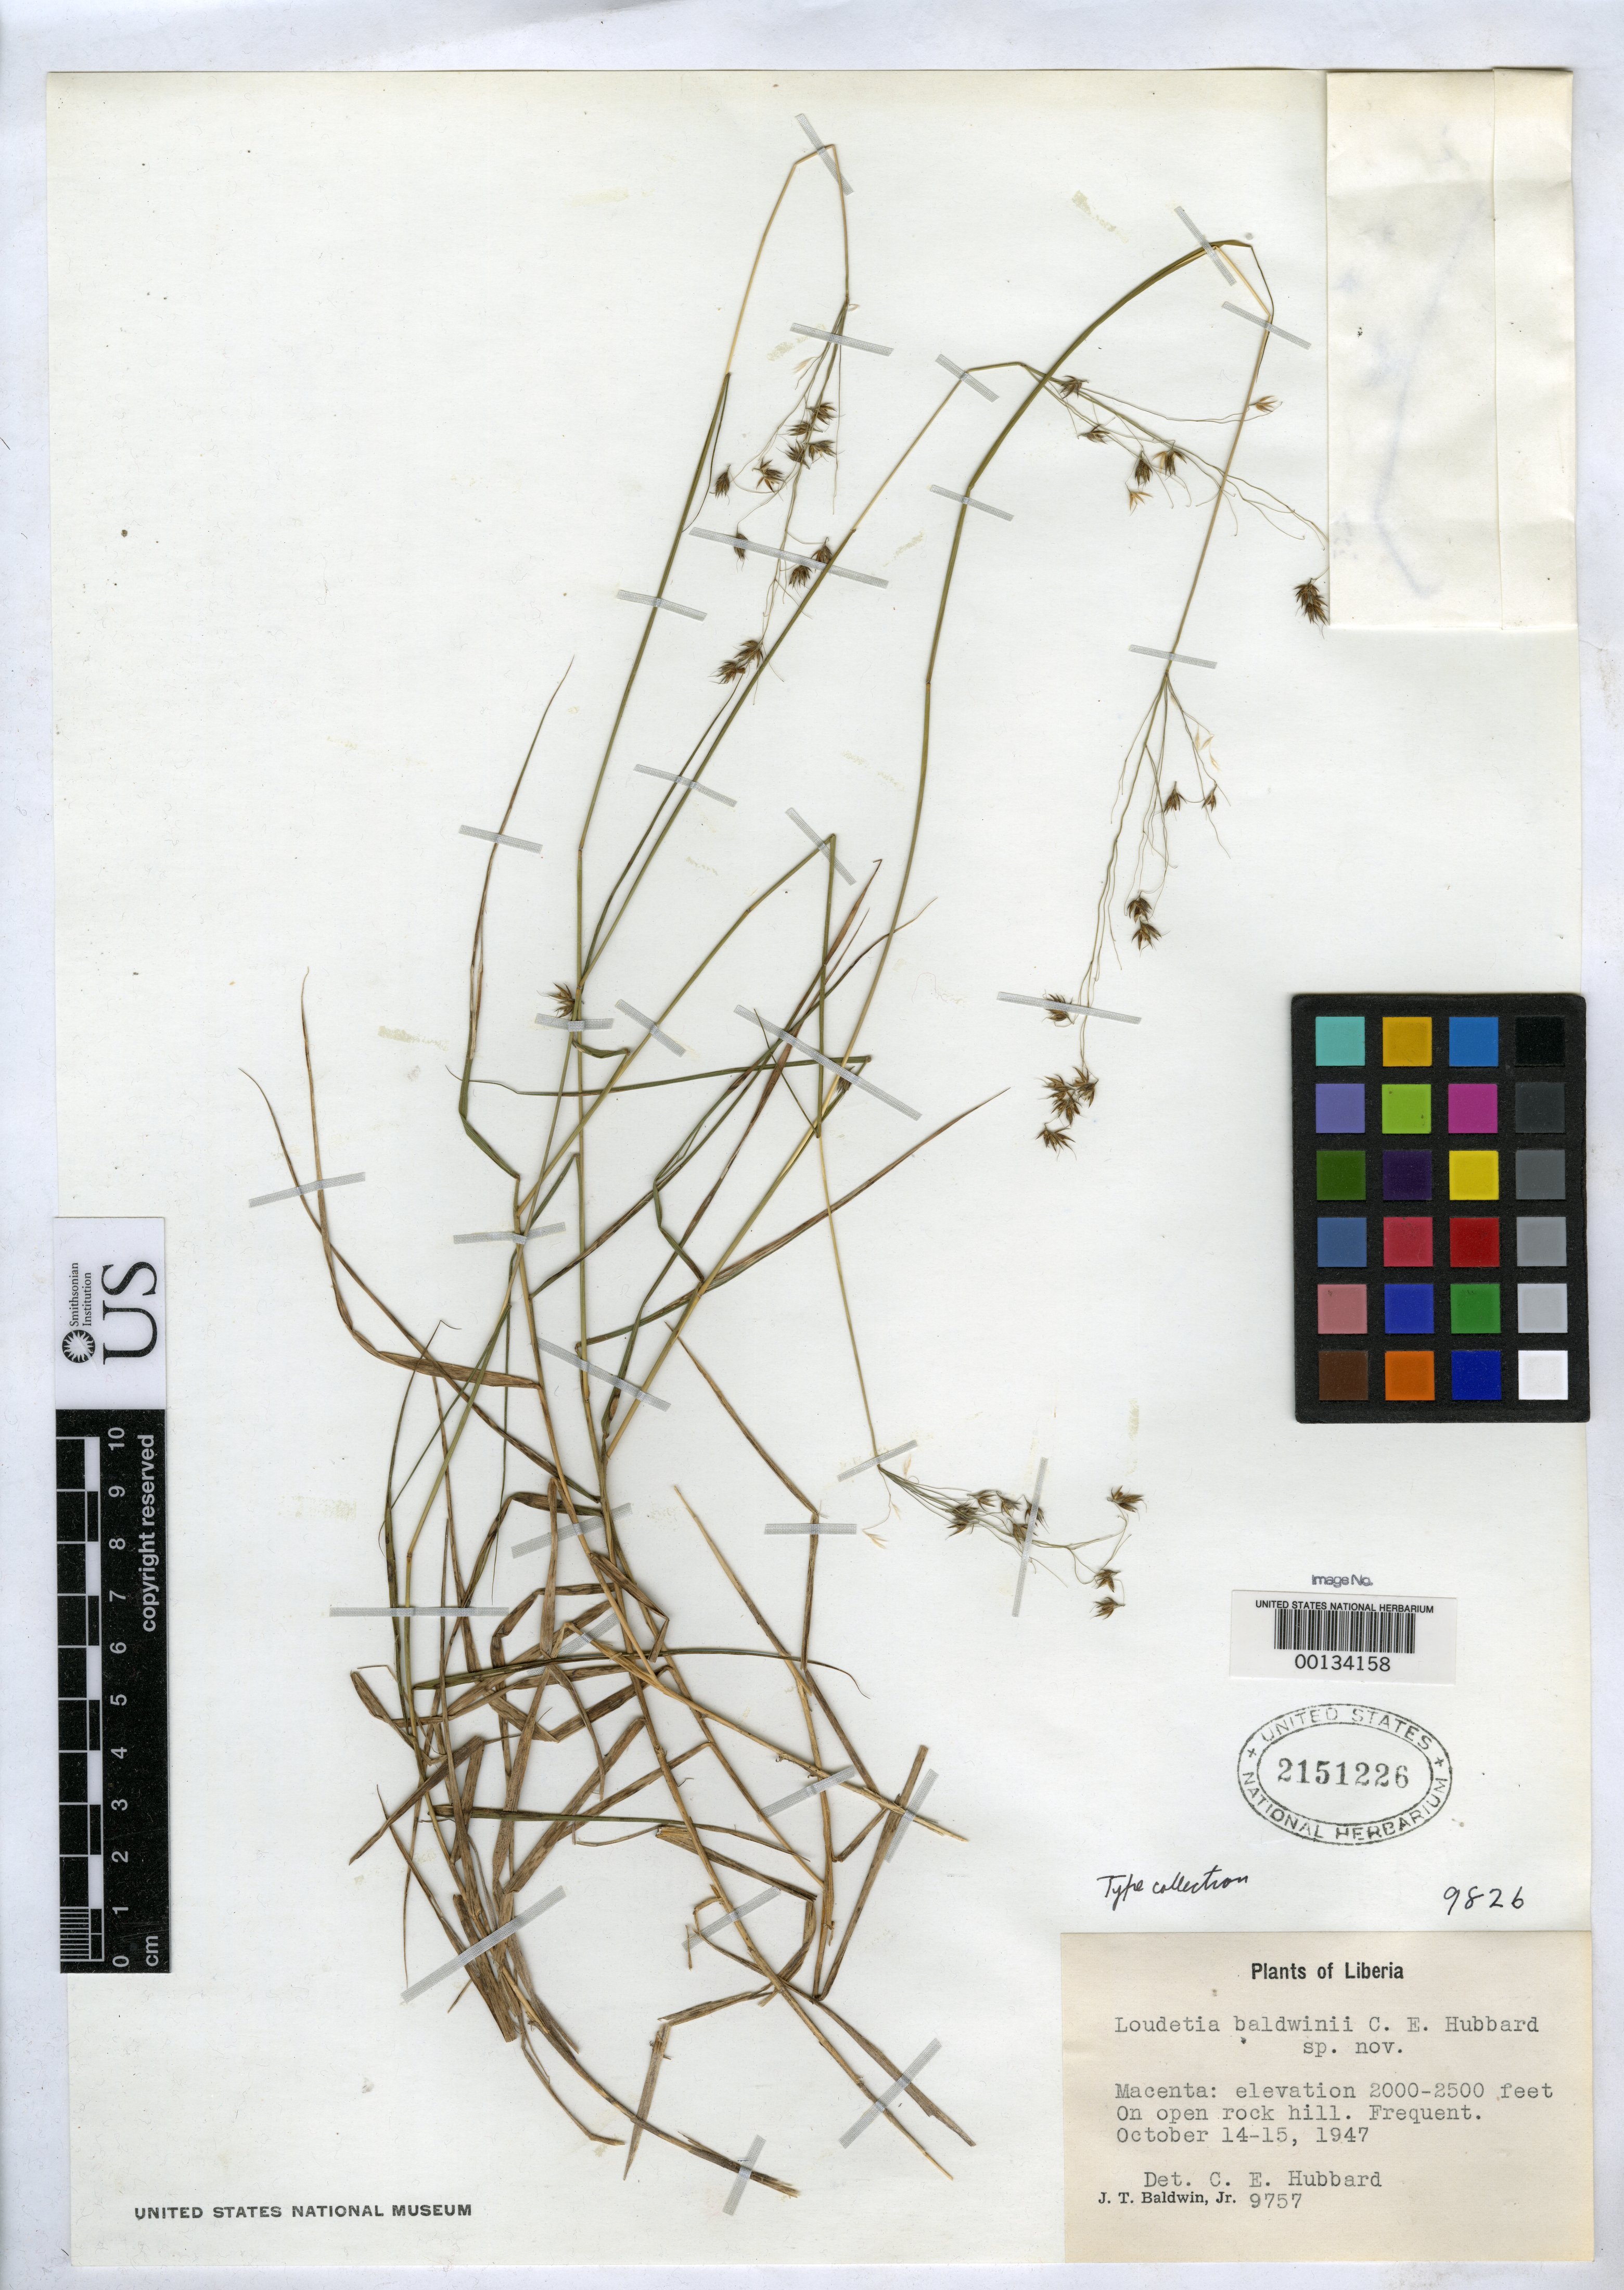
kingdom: Plantae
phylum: Tracheophyta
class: Liliopsida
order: Poales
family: Poaceae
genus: Loudetia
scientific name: Loudetia baldwinii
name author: C.E. Hubb.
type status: Isotype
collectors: J. T. Baldwin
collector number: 9757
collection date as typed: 14 Oct 1947 to 15 Oct 1947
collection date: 1947-10-14/1947-10-15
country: Liberia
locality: Macenta; alt. 2000-2500 ft.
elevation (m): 610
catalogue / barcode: US 2151226